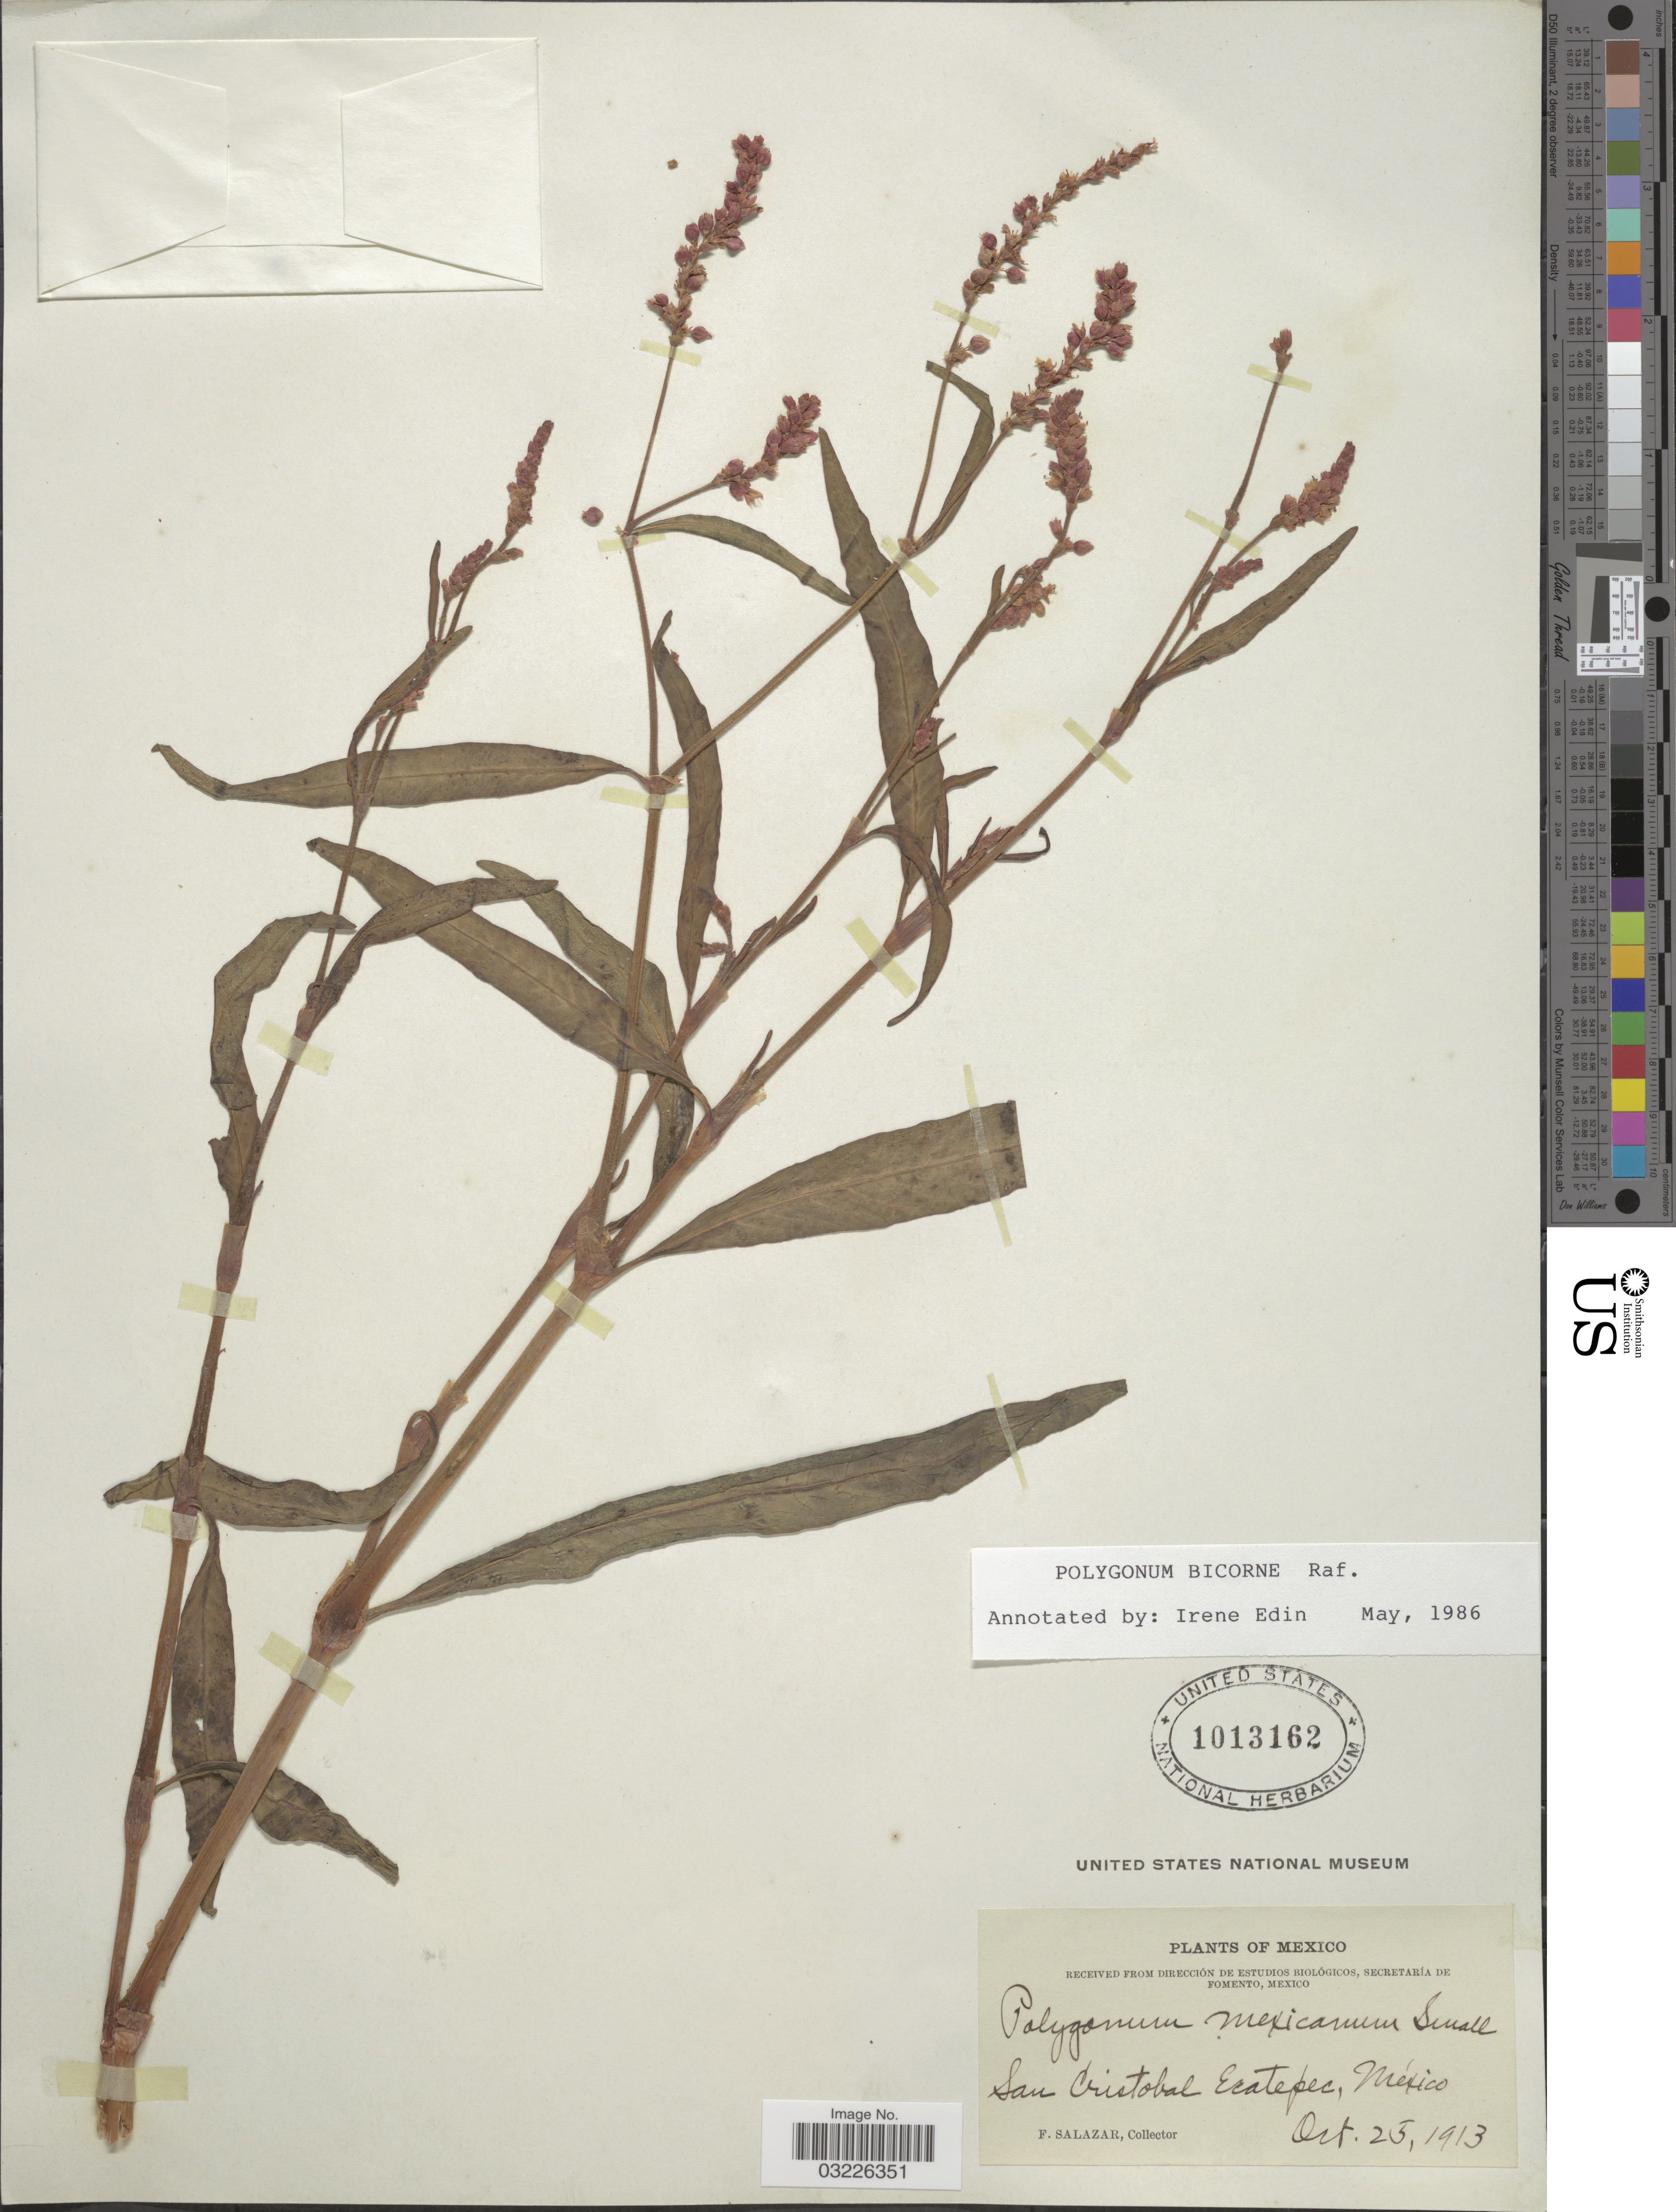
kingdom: Plantae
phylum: Tracheophyta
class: Magnoliopsida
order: Caryophyllales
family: Polygonaceae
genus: Polygonum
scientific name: Polygonum bicorne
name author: Raf.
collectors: F. Salazar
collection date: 1913-10-25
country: Mexico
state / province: México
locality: San Cristobal Ecatepec.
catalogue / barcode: US 1013162